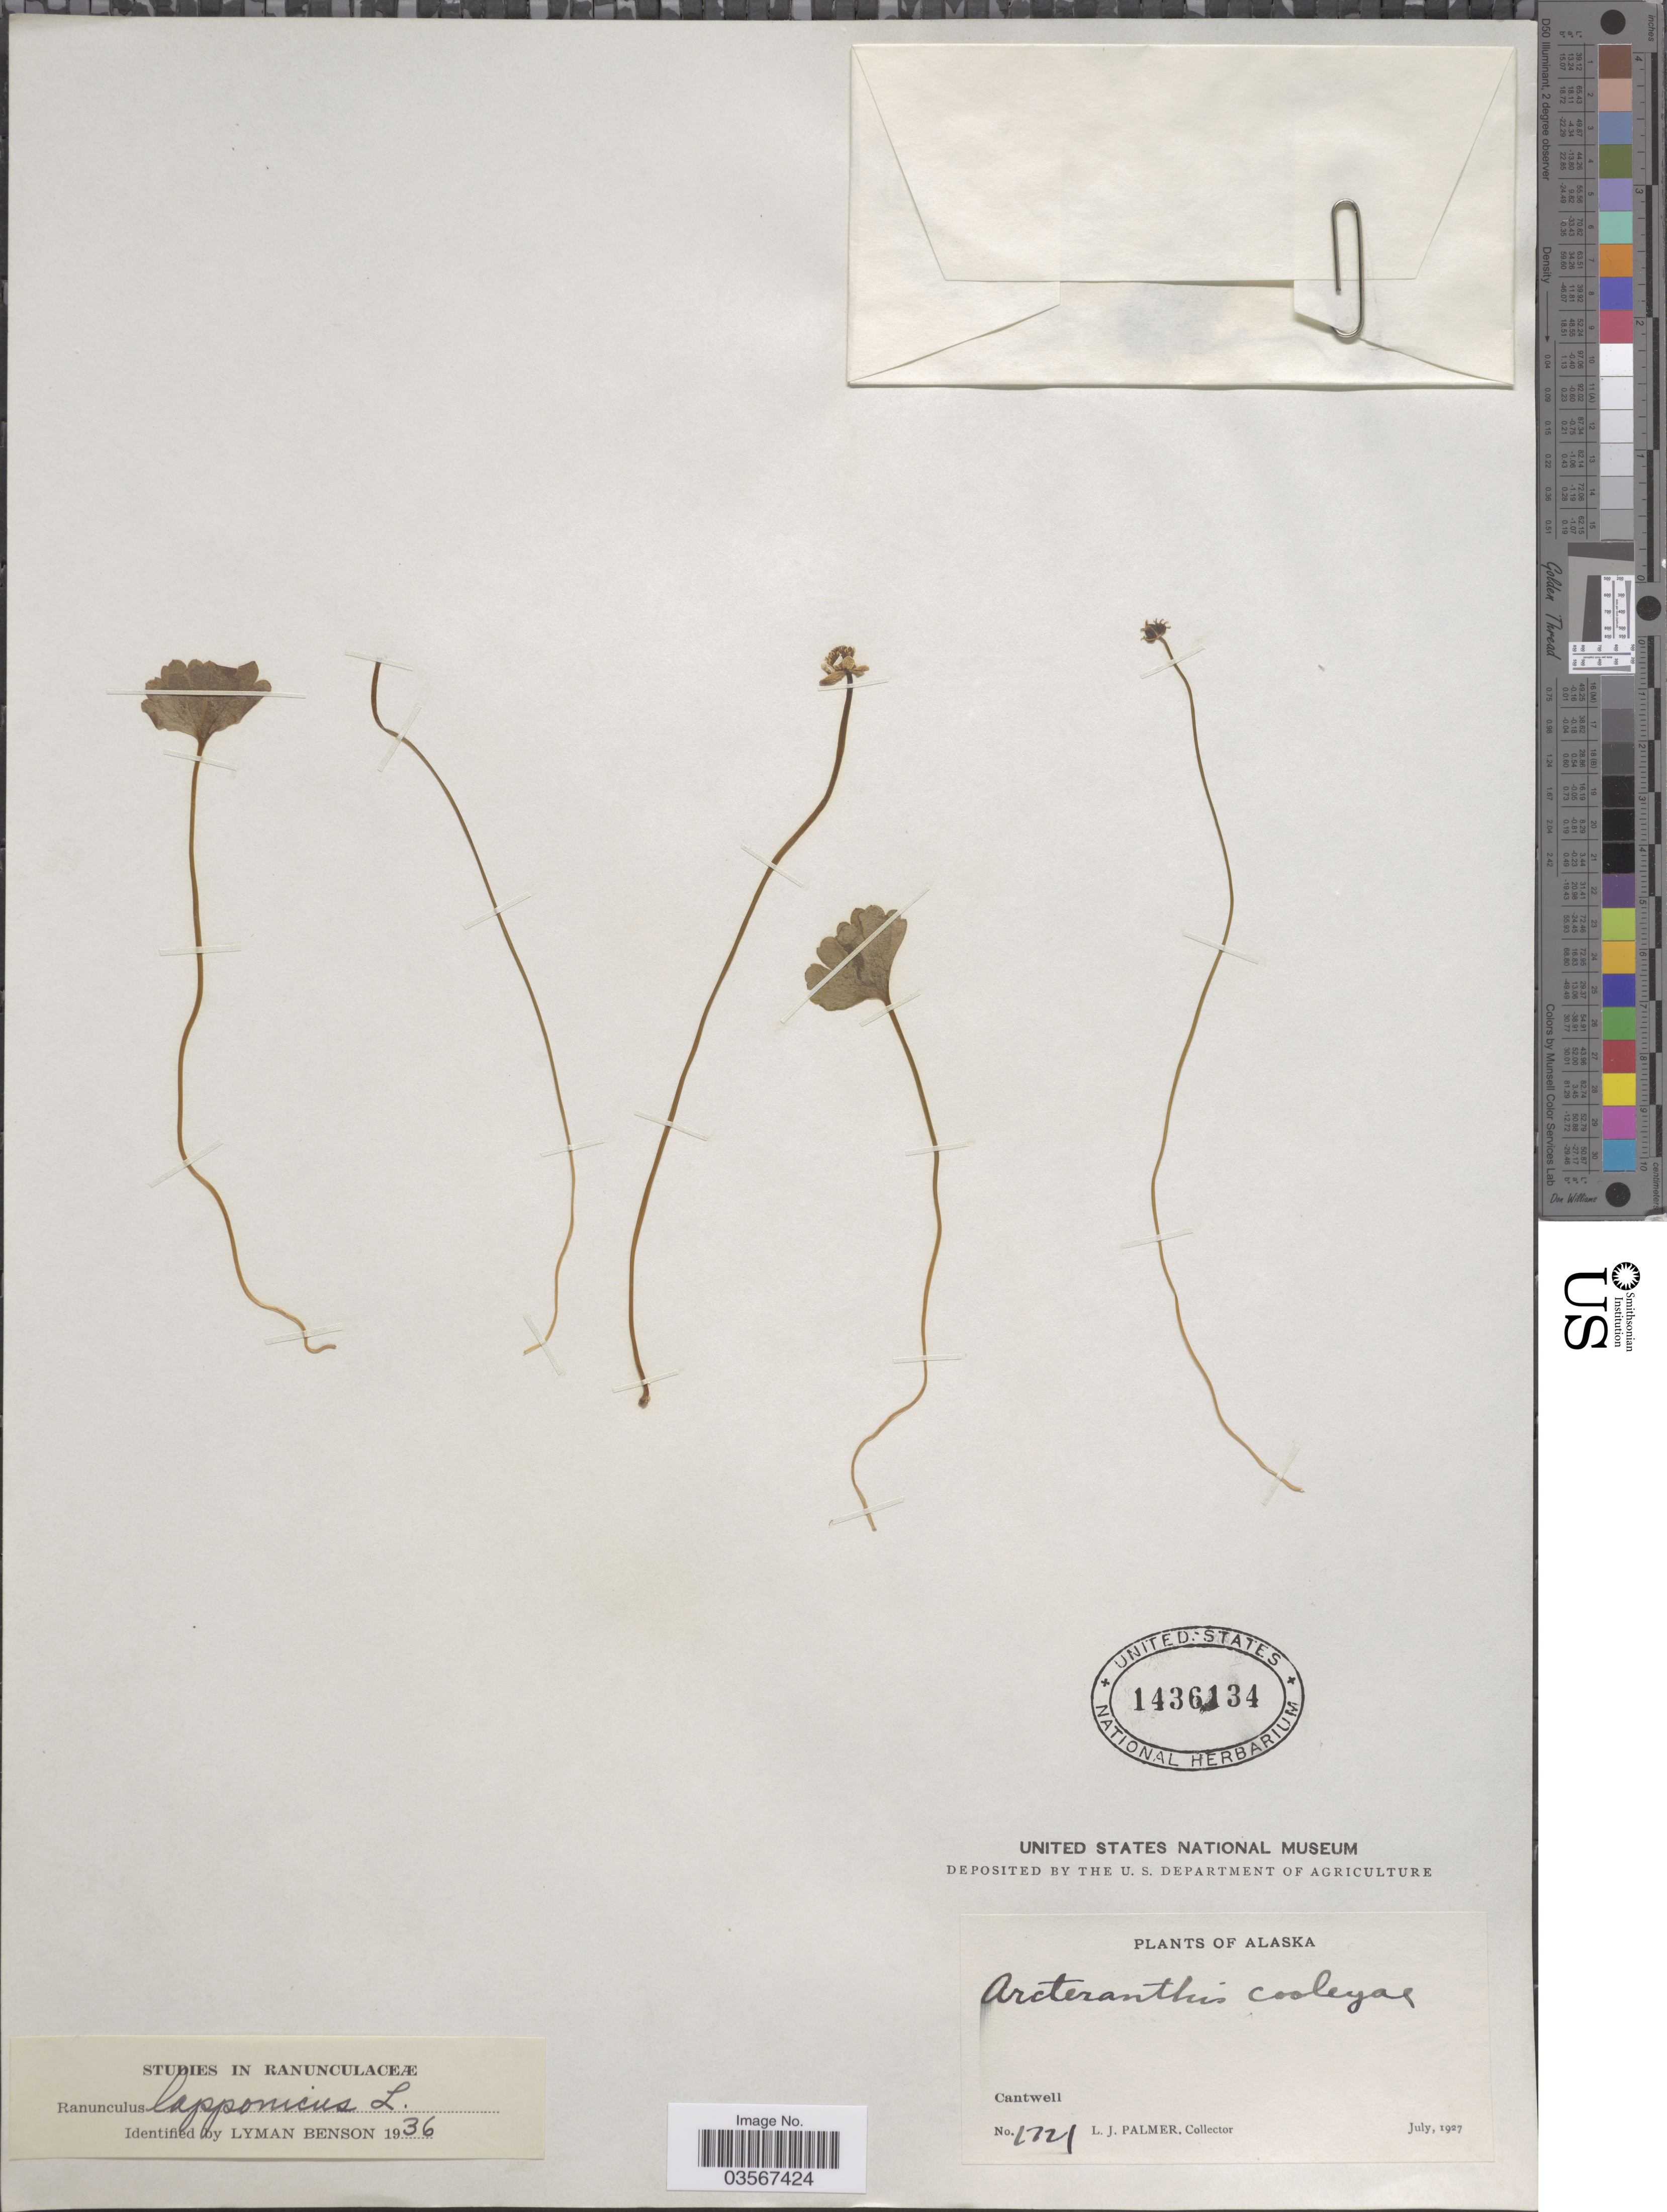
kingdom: Plantae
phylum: Tracheophyta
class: Magnoliopsida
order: Ranunculales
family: Ranunculaceae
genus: Ranunculus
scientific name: Ranunculus lapponicus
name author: L.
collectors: L. J. Palmer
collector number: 1721*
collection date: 1927-07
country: United States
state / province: Alaska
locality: Cantwell.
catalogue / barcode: US 1436134